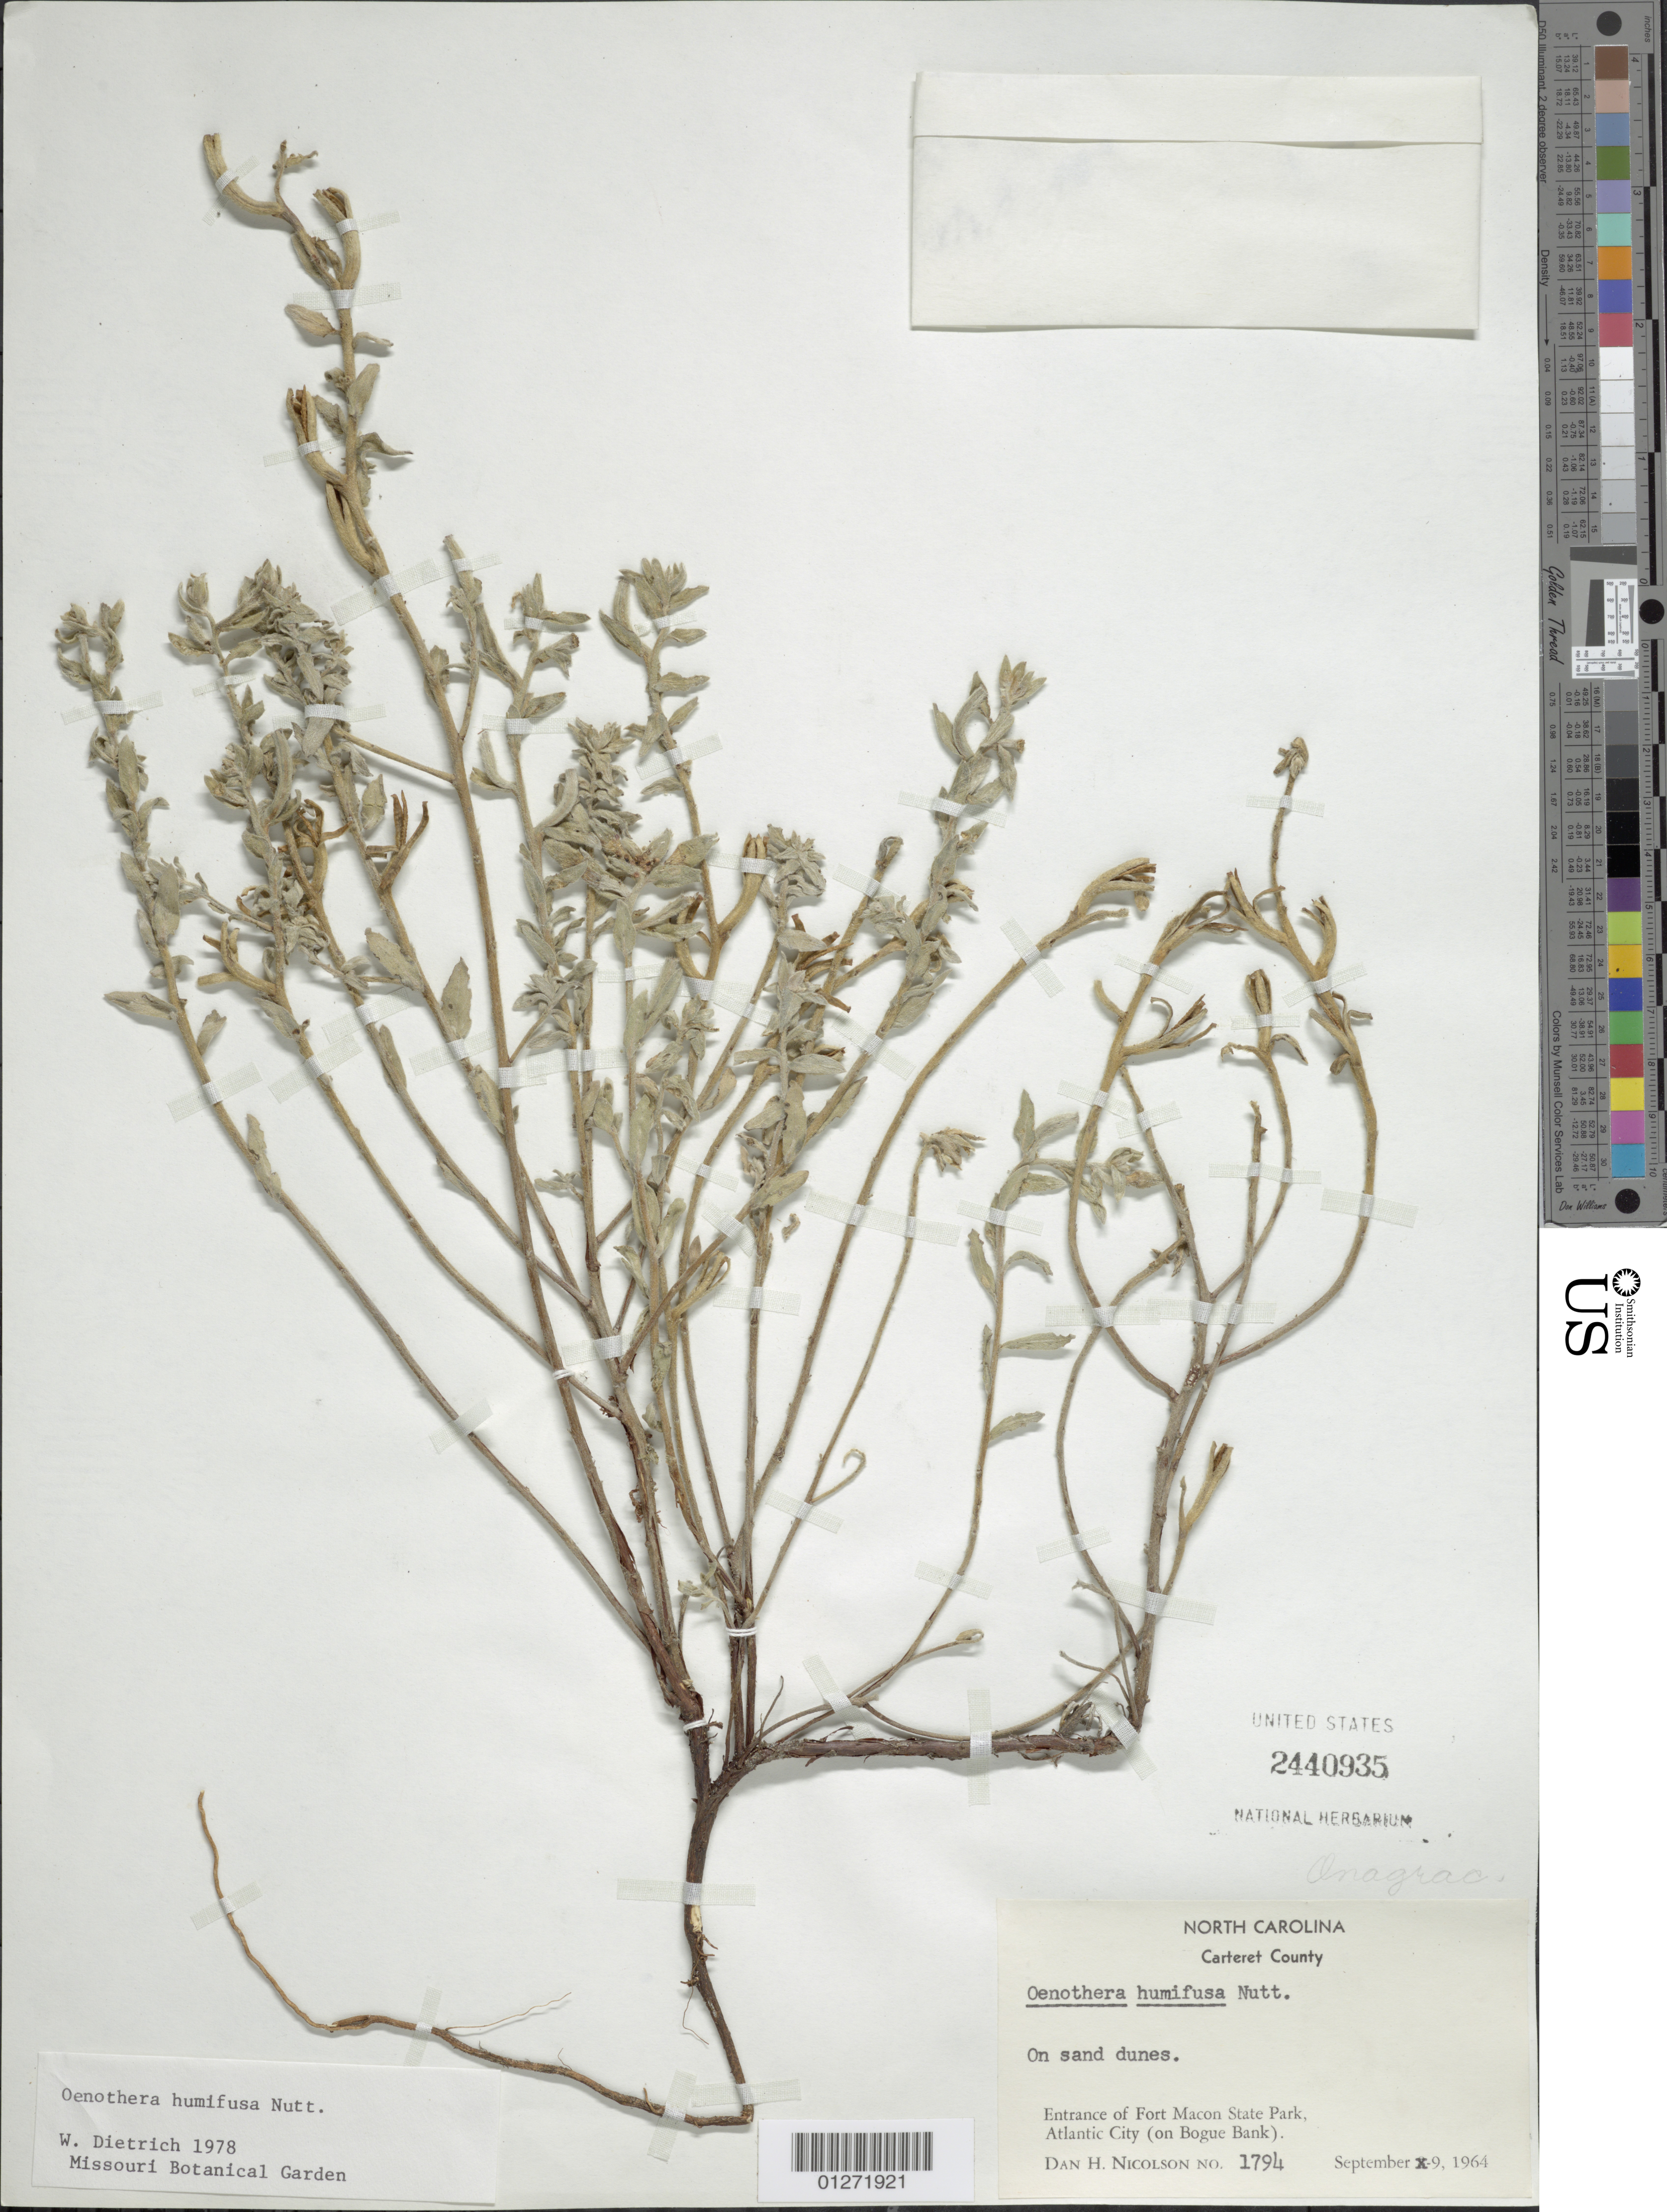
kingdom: Plantae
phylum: Tracheophyta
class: Magnoliopsida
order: Myrtales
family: Onagraceae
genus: Oenothera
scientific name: Oenothera humifusa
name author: Nutt.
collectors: D. H. Nicolson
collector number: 1794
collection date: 1964-09-09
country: United States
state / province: North Carolina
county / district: Carteret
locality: Entrance of Fort Macon State Park, Atlantic City (on Bogue Bank).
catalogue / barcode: US 2440935